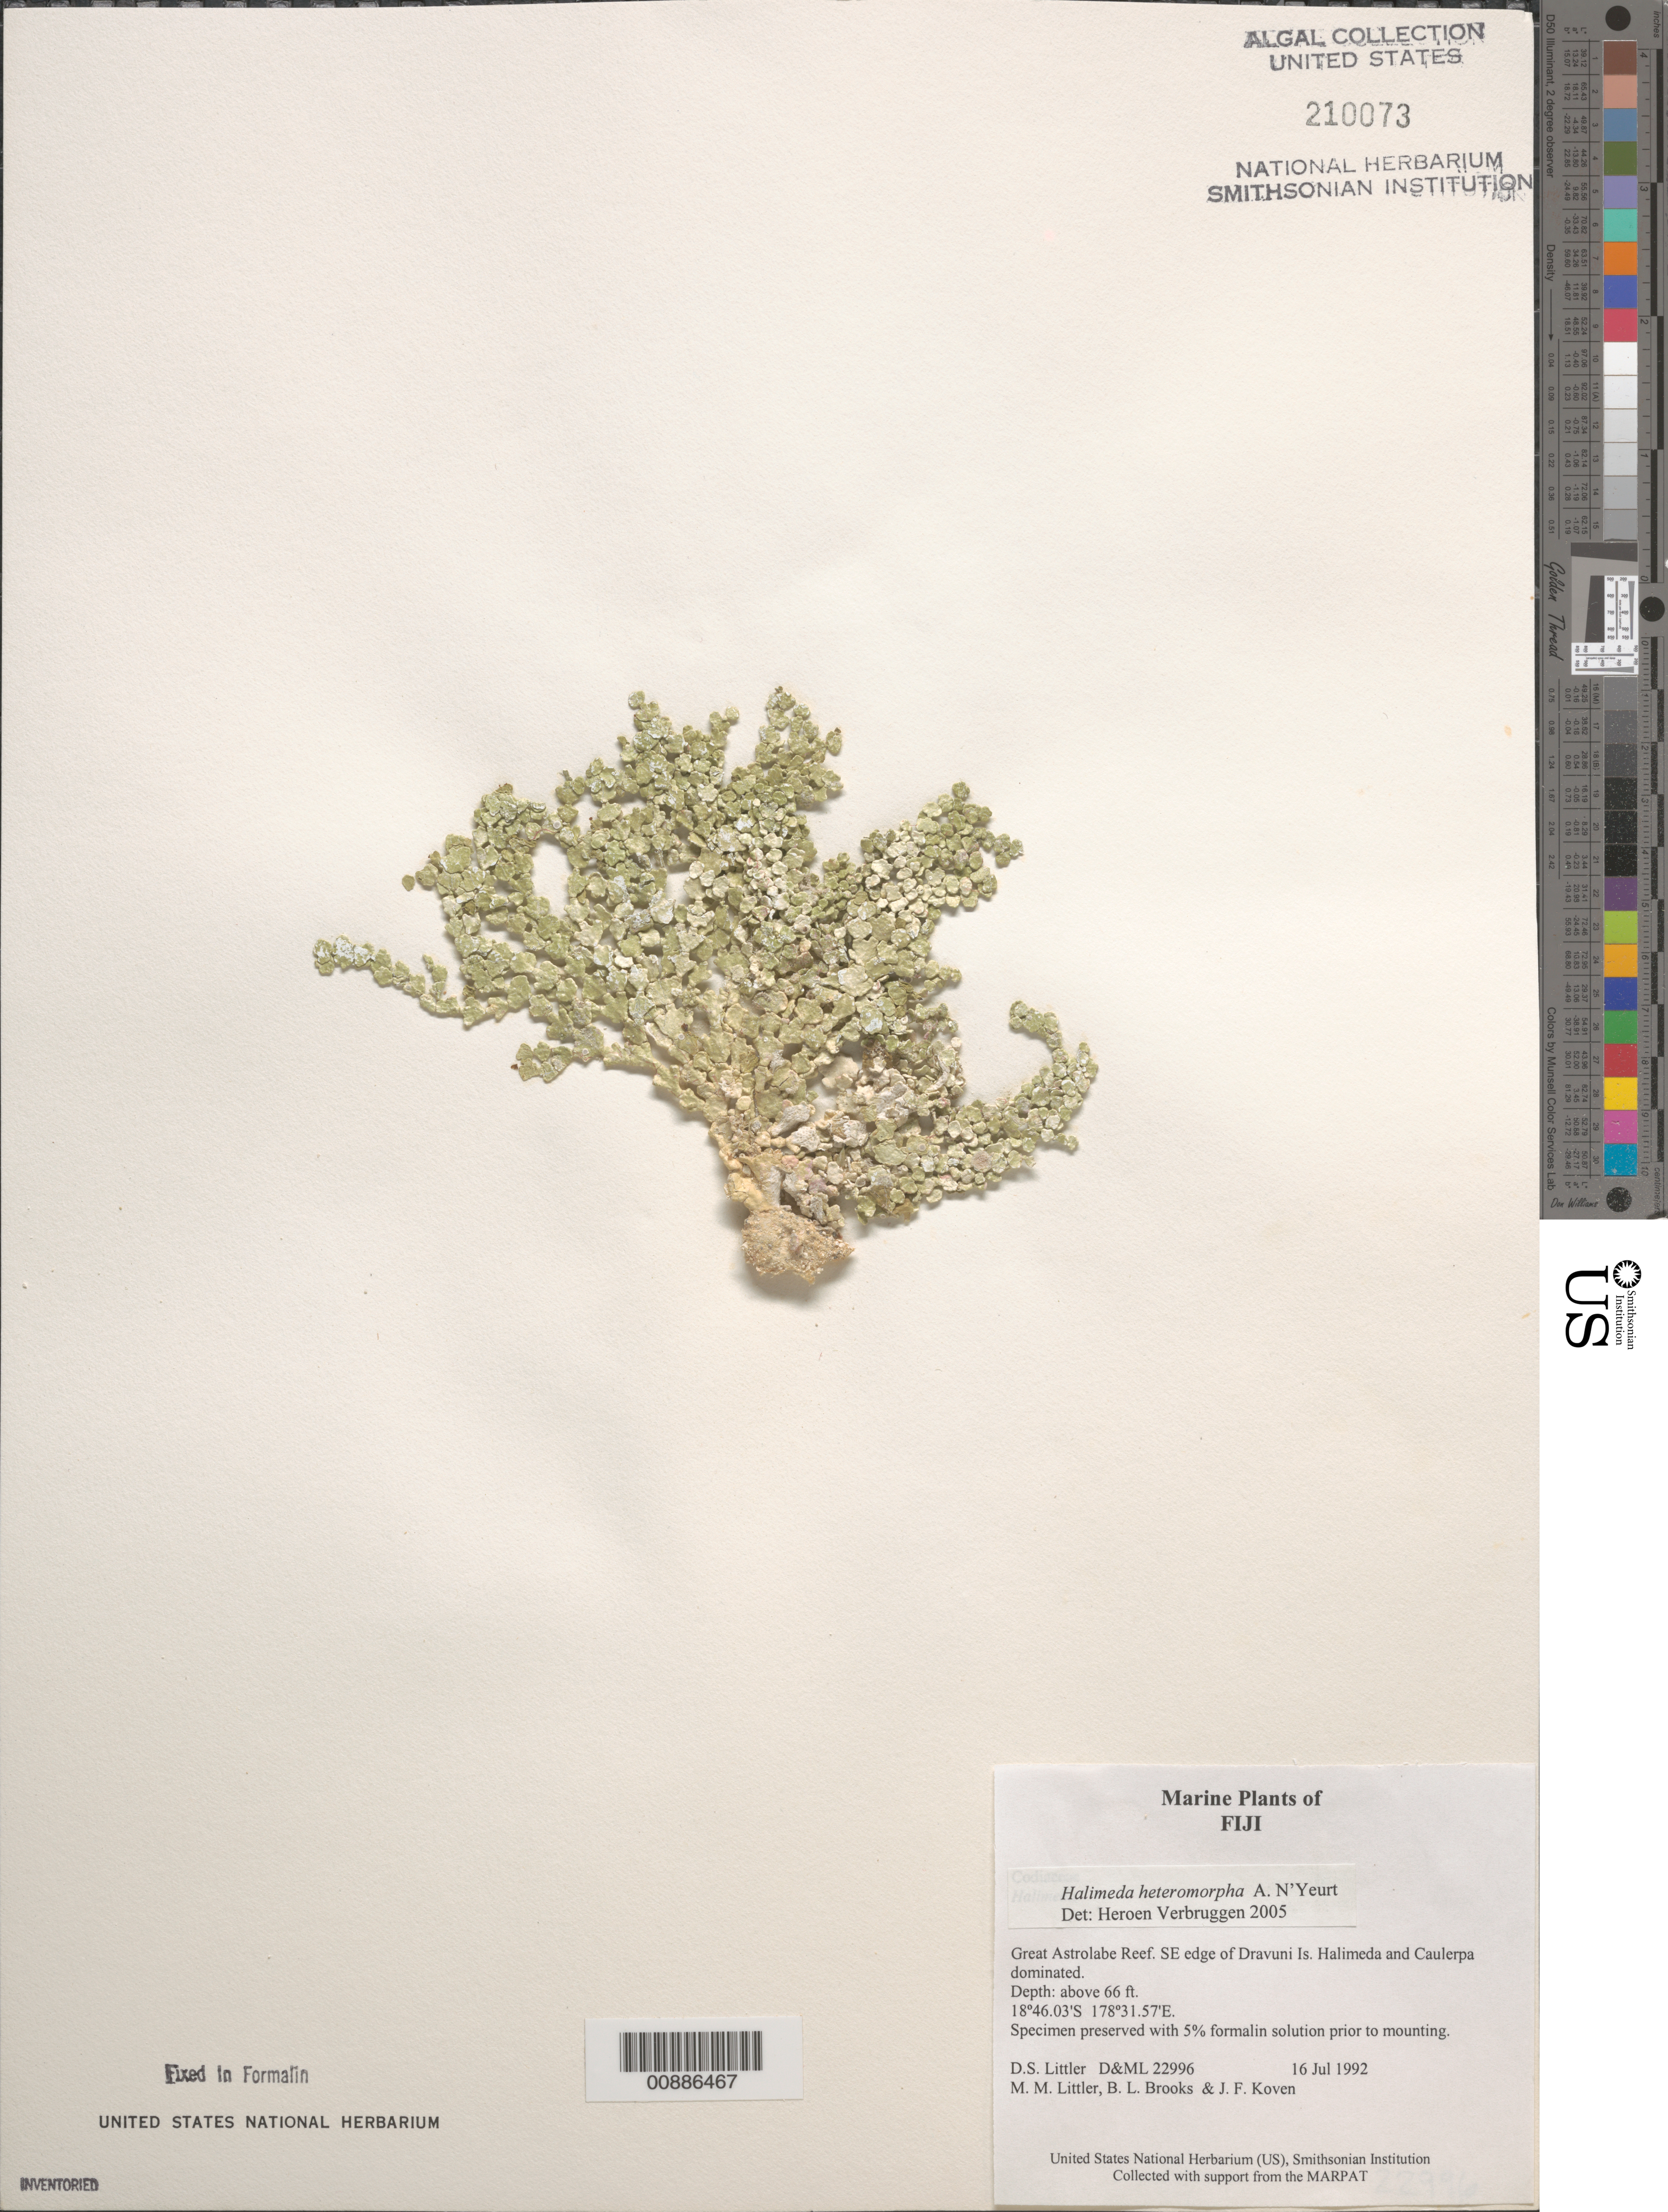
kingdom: Plantae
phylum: Chlorophyta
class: Ulvophyceae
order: Bryopsidales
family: Halimedaceae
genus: Halimeda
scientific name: Halimeda heteromorpha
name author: N'Yeurt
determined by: Verbruggen, H.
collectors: D. S. Littler, M. M. Littler, B. Brooks & J. Koven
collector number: D&ML 22996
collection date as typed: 16 Jul 1992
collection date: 1992-07-16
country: Fiji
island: Dravuni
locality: Great Astrolabe Reef, southeast edge of island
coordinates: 18 46.03'S, 178 31.57'E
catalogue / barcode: US 210073